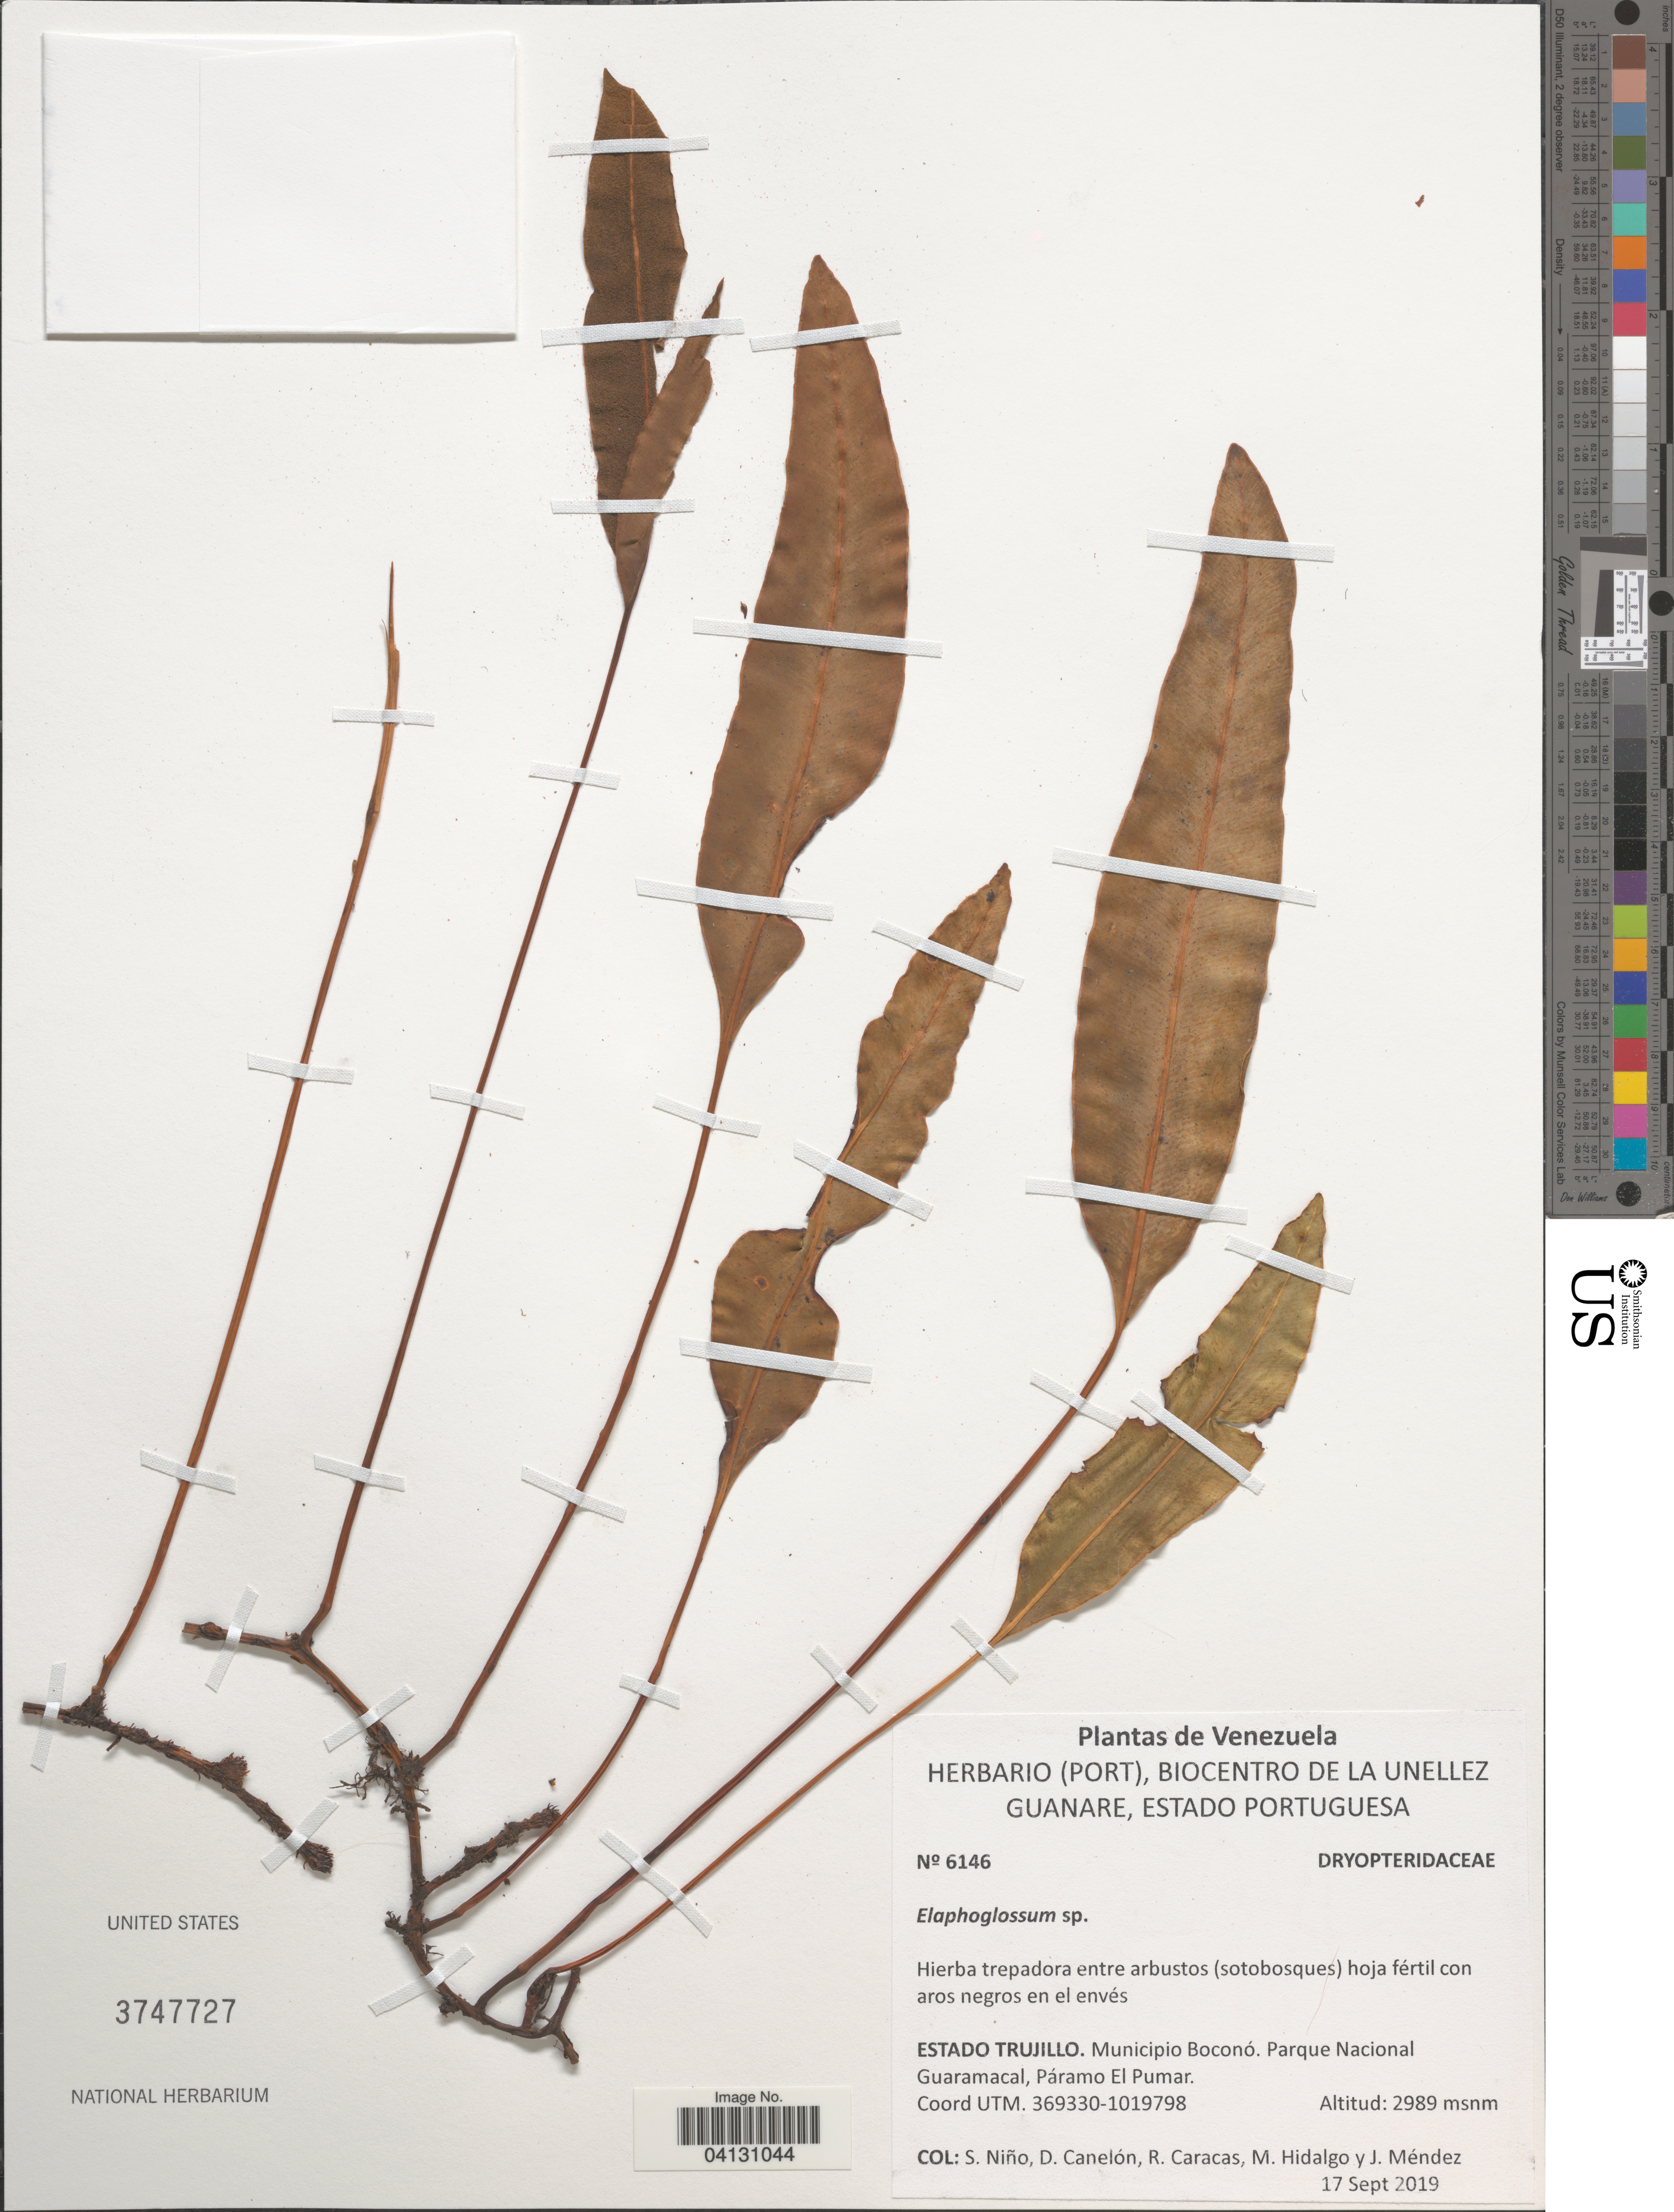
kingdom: Plantae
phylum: Tracheophyta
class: Polypodiopsida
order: Polypodiales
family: Dryopteridaceae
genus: Elaphoglossum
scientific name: Elaphoglossum sp.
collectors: S. M. Niño, D. Canelón, R. Caracas, M. Hidalgo & J. Mendez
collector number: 6146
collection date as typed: Transcribed d/m/y: 17/9/2019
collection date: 2019-09-17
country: Venezuela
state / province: Trujillo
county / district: Boconó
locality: Parque Nacional Guaramacal, Páramo El Pumar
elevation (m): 2989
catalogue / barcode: US 3747727